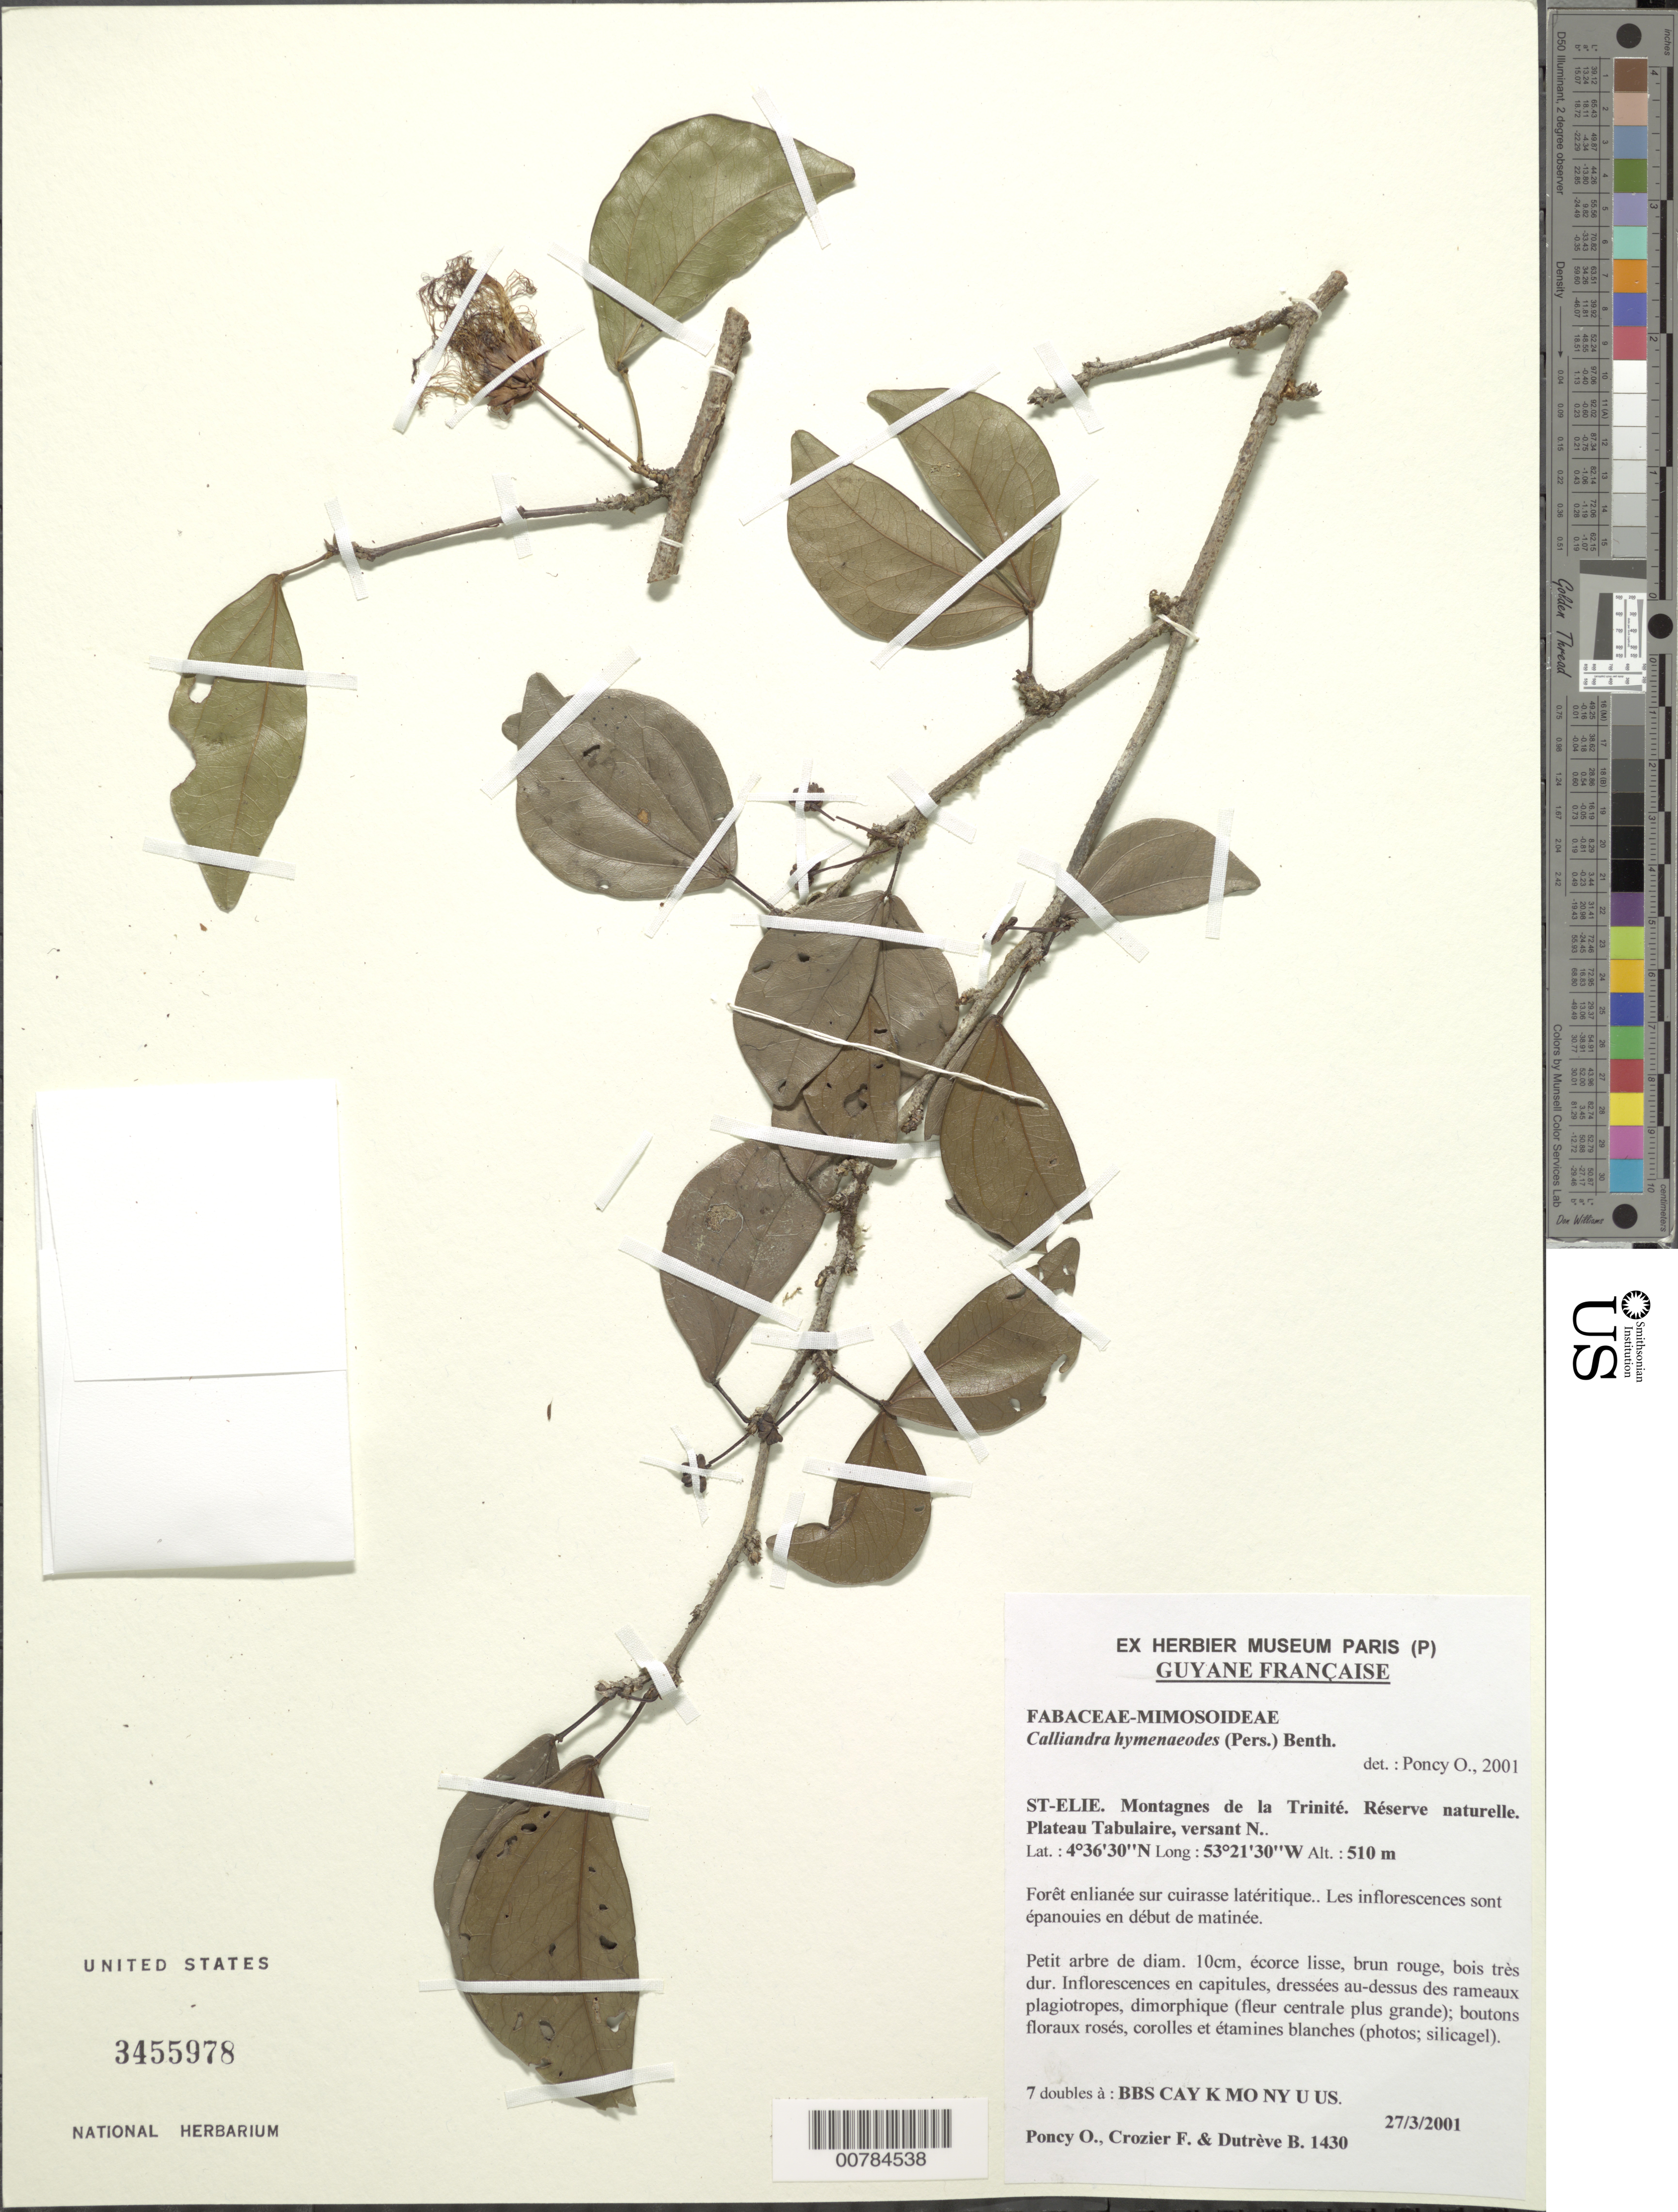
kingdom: Plantae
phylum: Tracheophyta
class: Magnoliopsida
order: Fabales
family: Fabaceae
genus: Calliandra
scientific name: Calliandra hymenaeoides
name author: (Rich.) Benth.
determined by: Poncy, O.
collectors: O. Poncy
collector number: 1430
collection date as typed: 27-Mar-01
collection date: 2001-03-27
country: French Guiana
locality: St. Élie, Montagens de la Trinité, Réserve Naturelle; Plateau Tabulaire, versant N.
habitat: Forêt enlianée sur cuirasse latéritique; les inflorescences sont épanouies en début de matinée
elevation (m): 510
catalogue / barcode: US 3455978